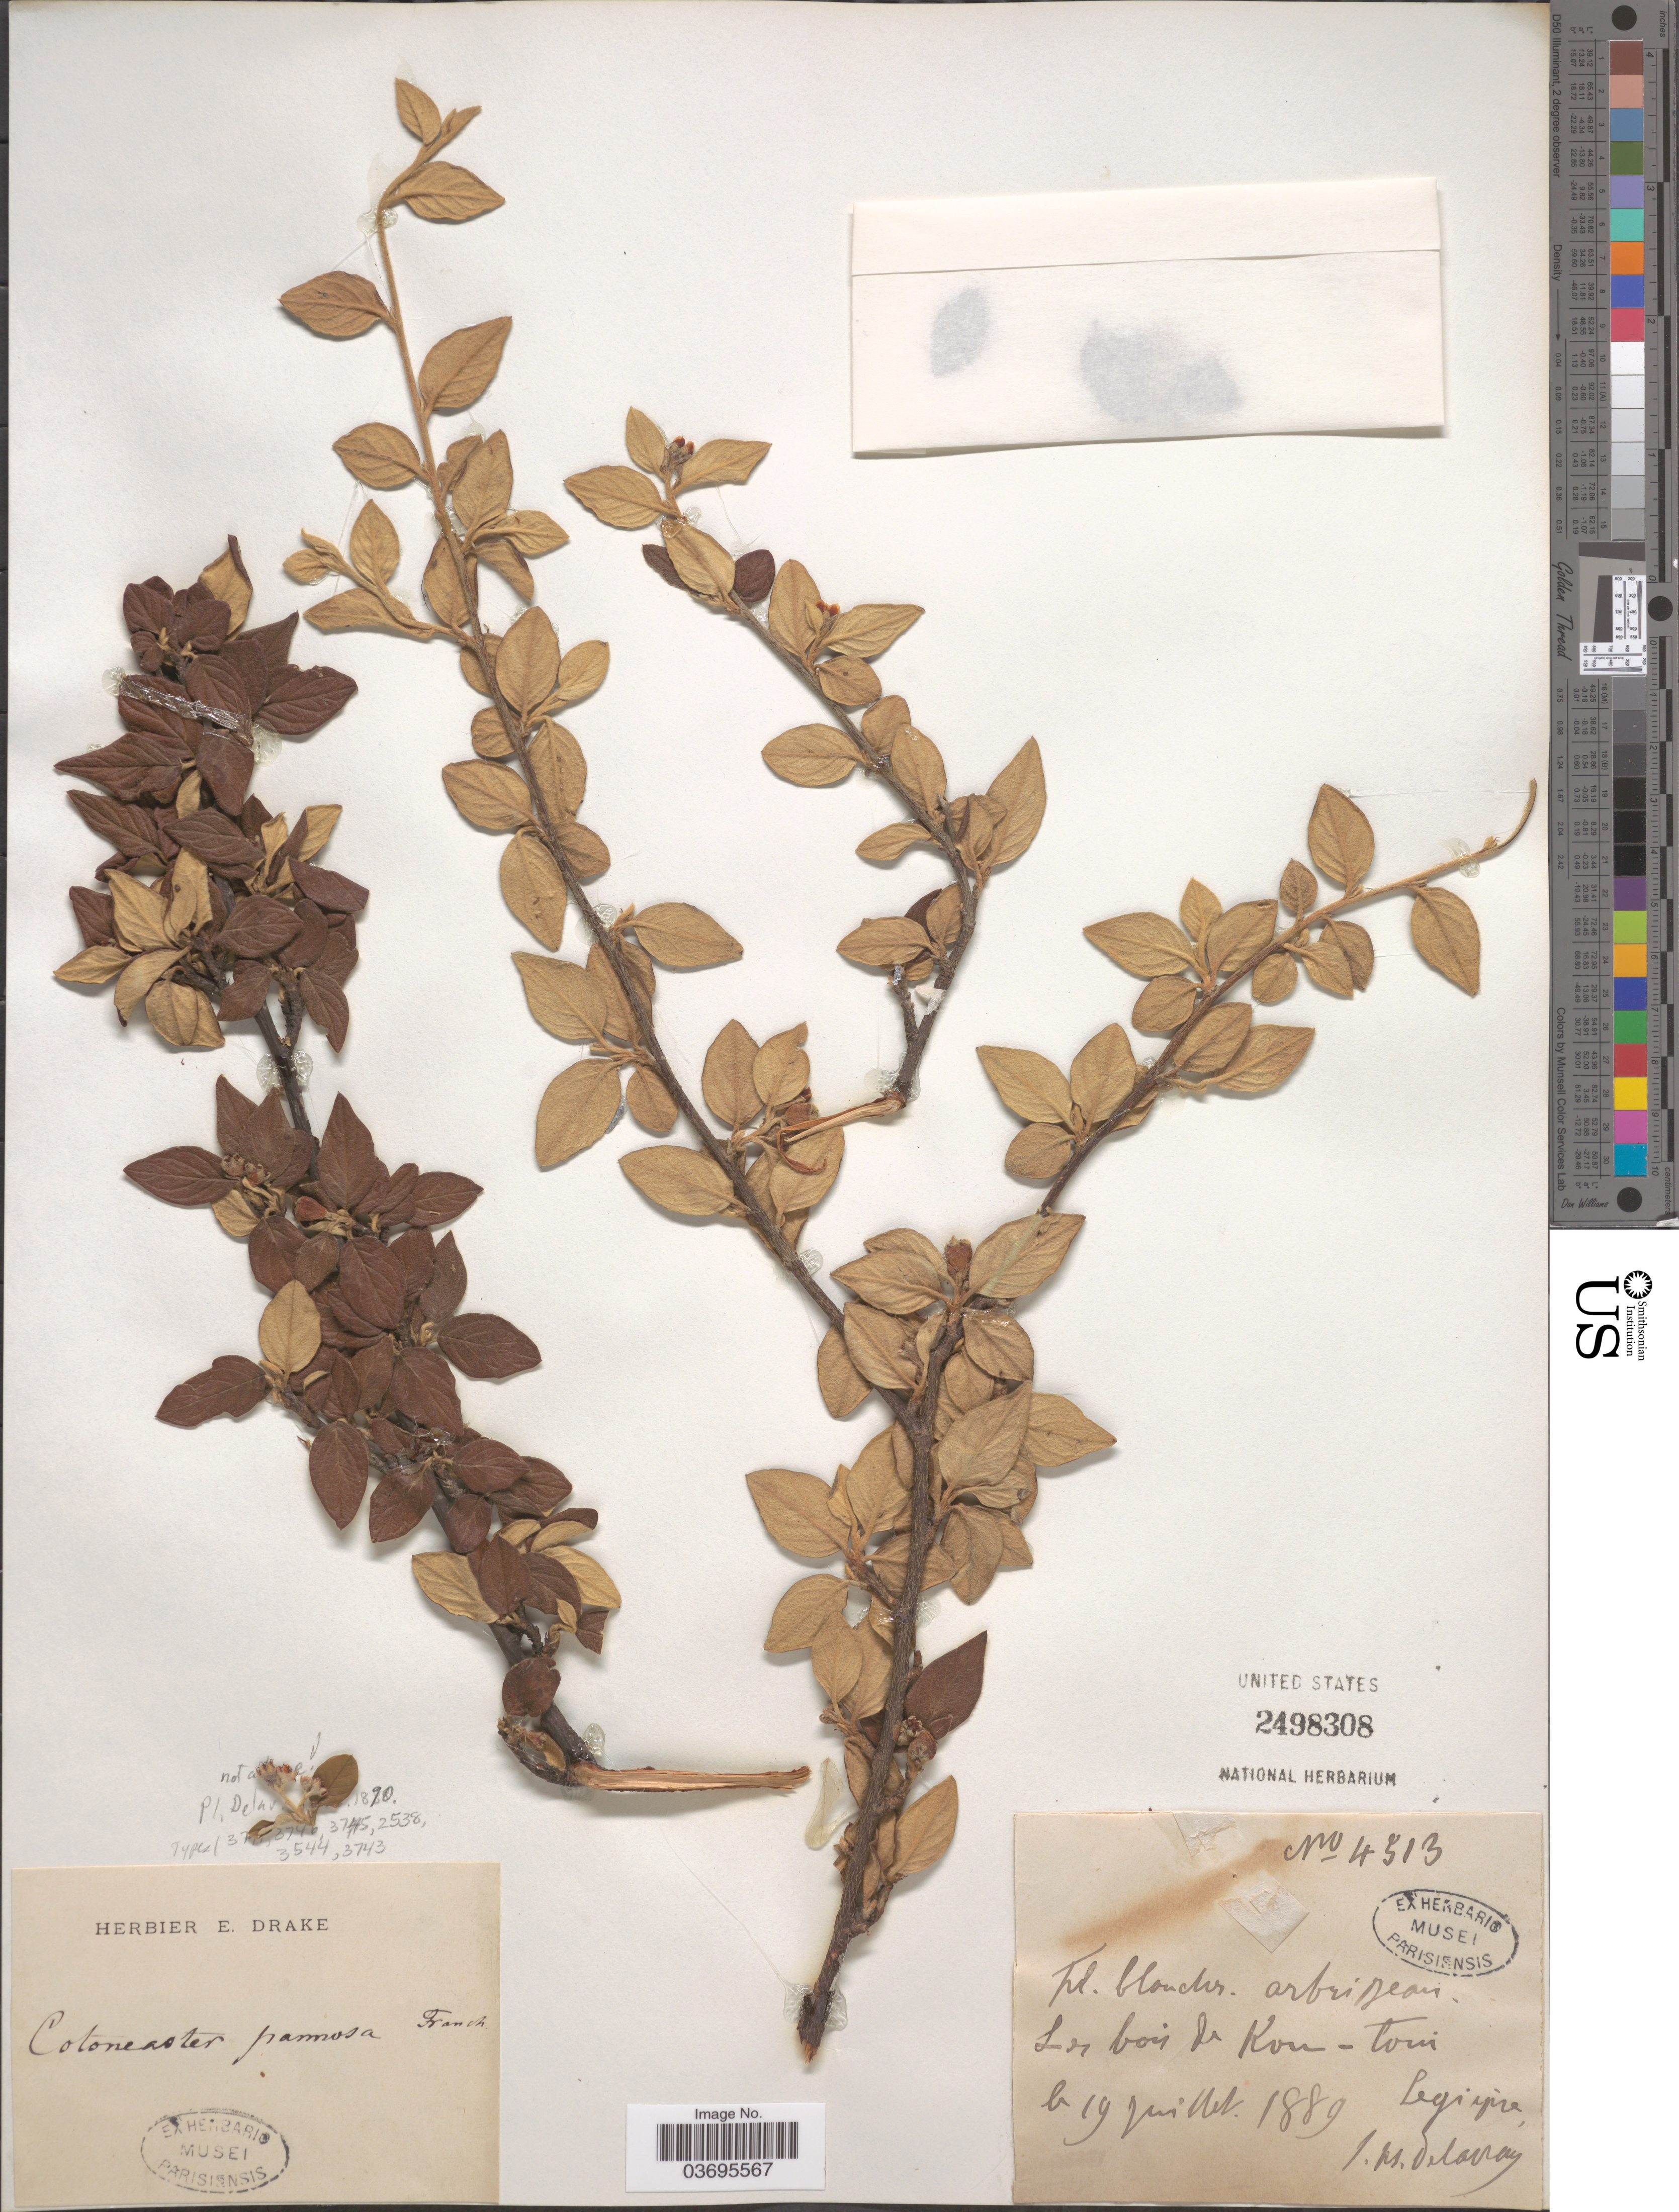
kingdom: Plantae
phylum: Tracheophyta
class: Magnoliopsida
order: Rosales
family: Rosaceae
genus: Cotoneaster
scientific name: Cotoneaster pannosa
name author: Franch.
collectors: J. Delavay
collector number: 4513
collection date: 1889-07-19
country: China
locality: In bois de Kon-Tom. [interpreted]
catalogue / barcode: US 2498308